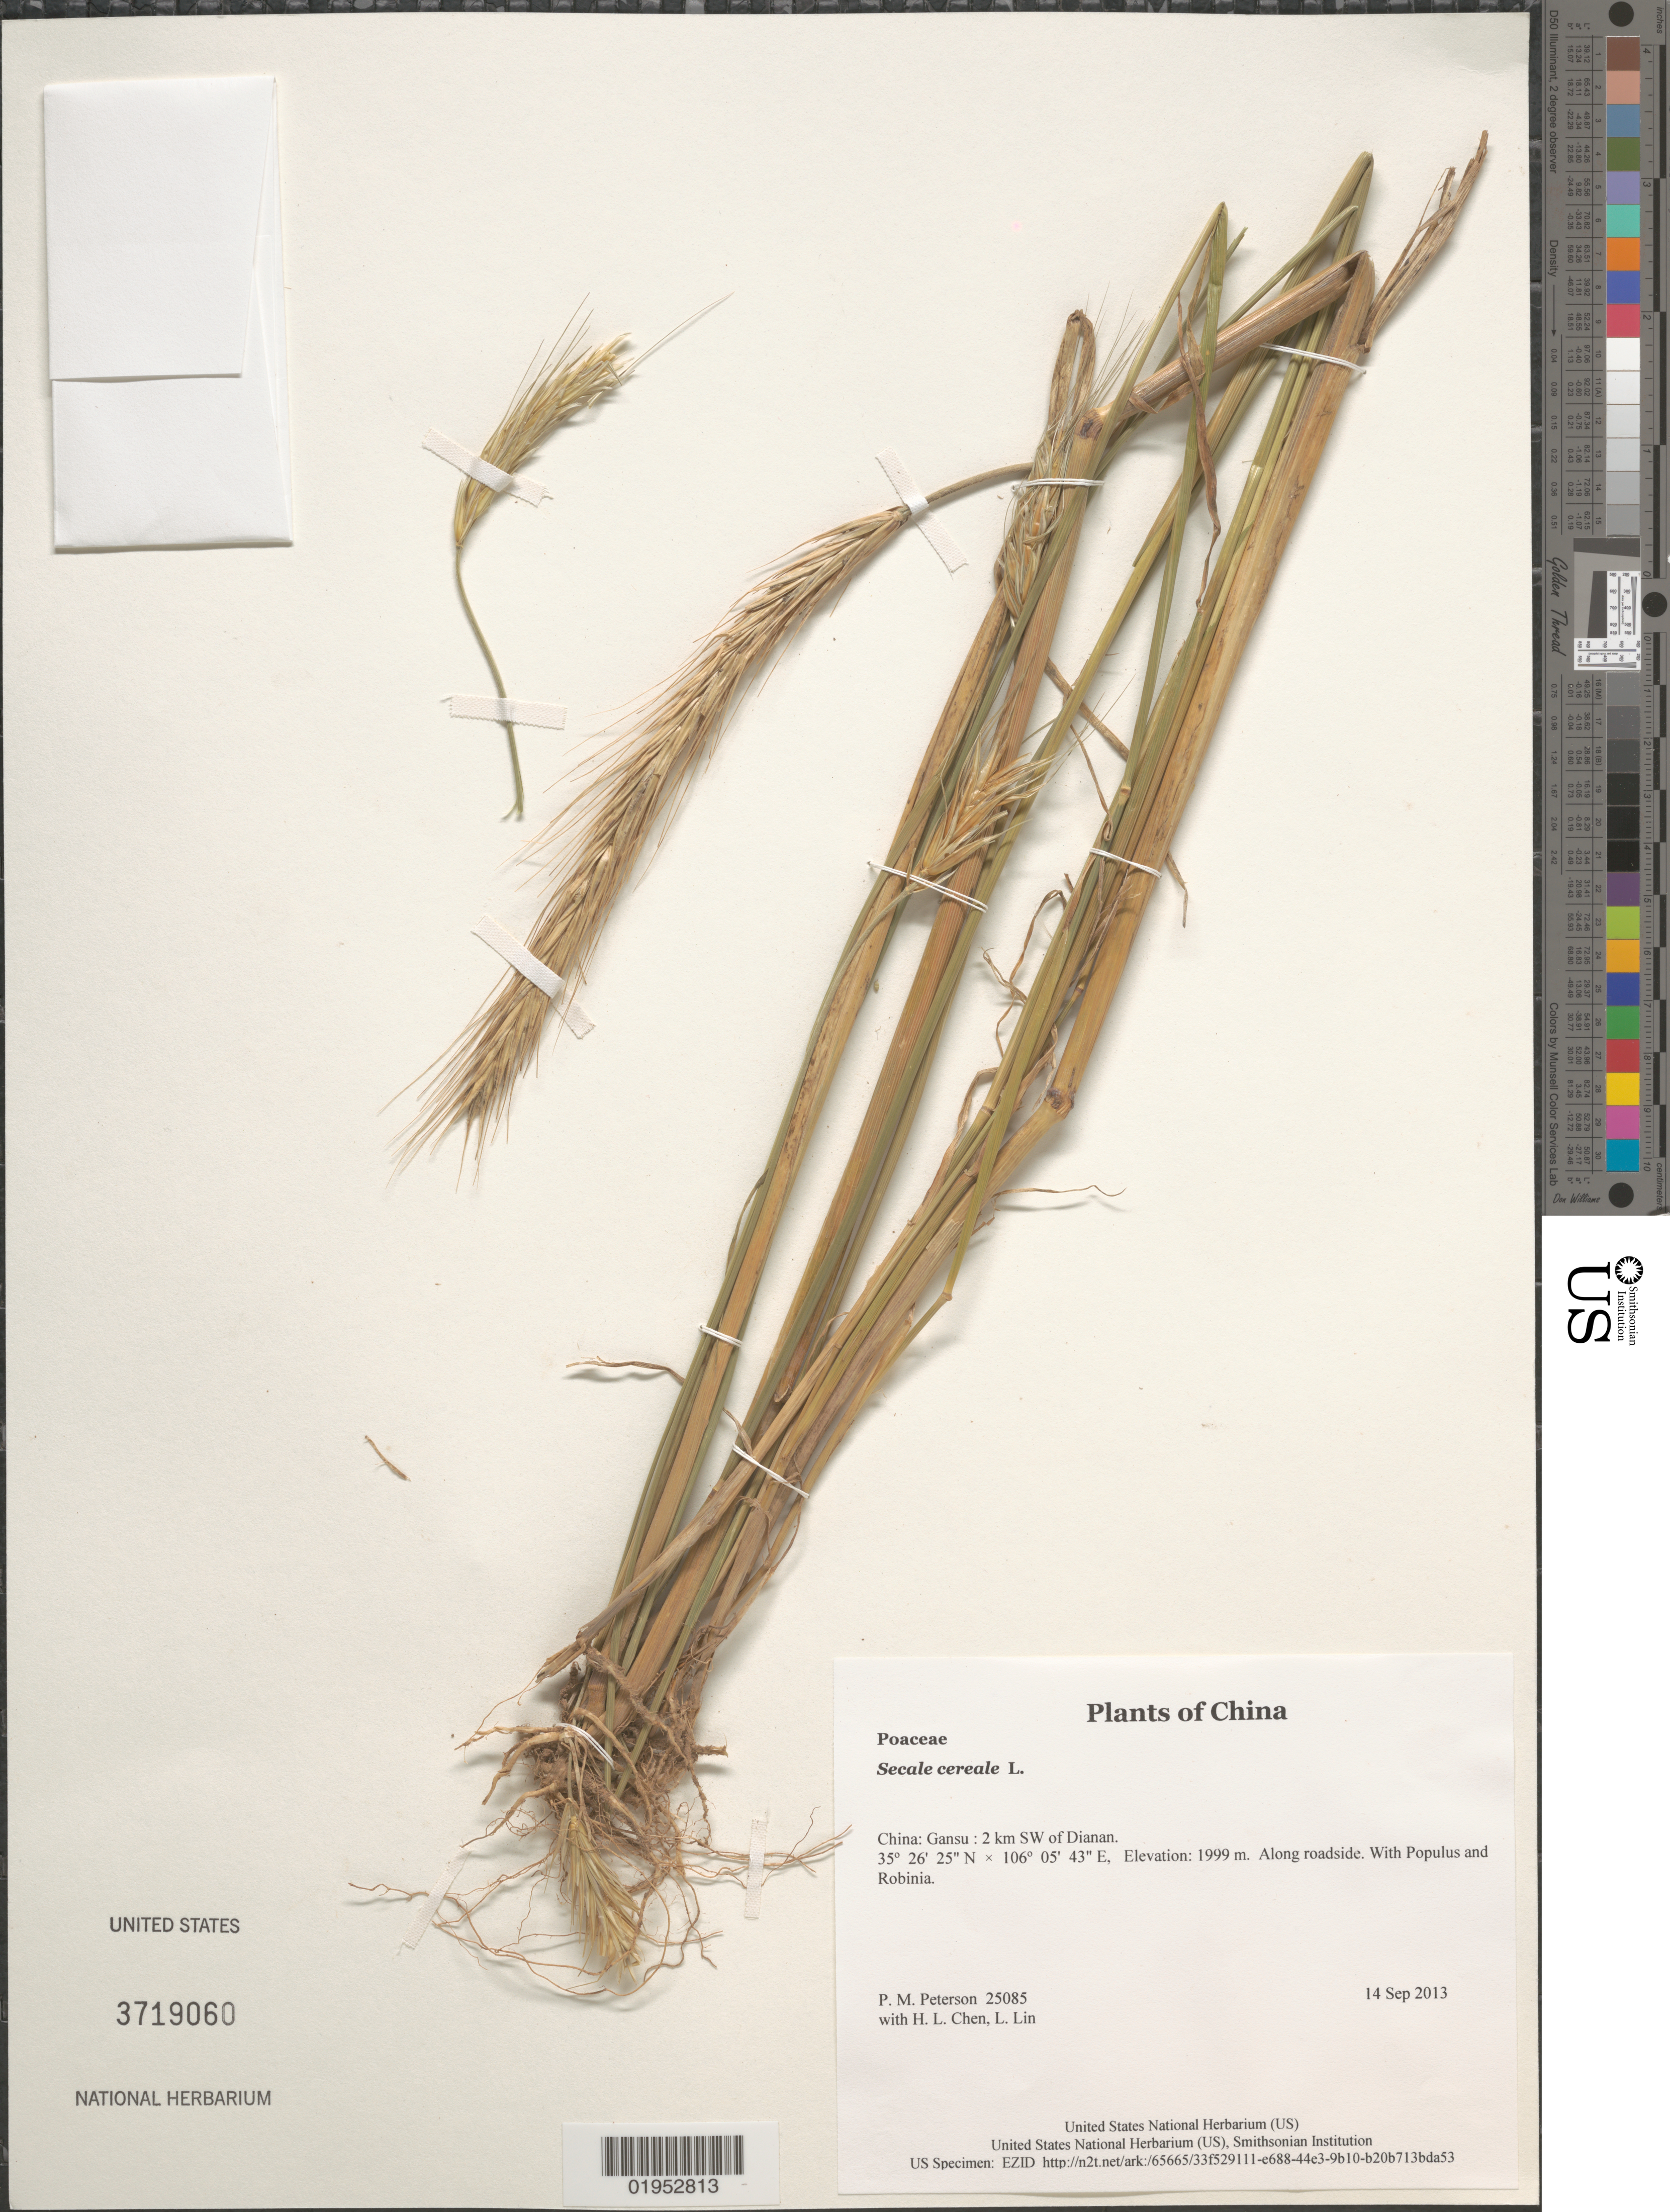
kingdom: Plantae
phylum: Tracheophyta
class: Liliopsida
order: Poales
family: Poaceae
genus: Secale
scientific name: Secale cereale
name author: L.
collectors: P. M. Peterson, H. L. Chen & L. Lin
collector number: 25085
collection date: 2013-09-14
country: China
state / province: Gansu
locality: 2 km SW of Dianan.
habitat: Along roadside.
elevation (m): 1999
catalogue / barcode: US 3719060